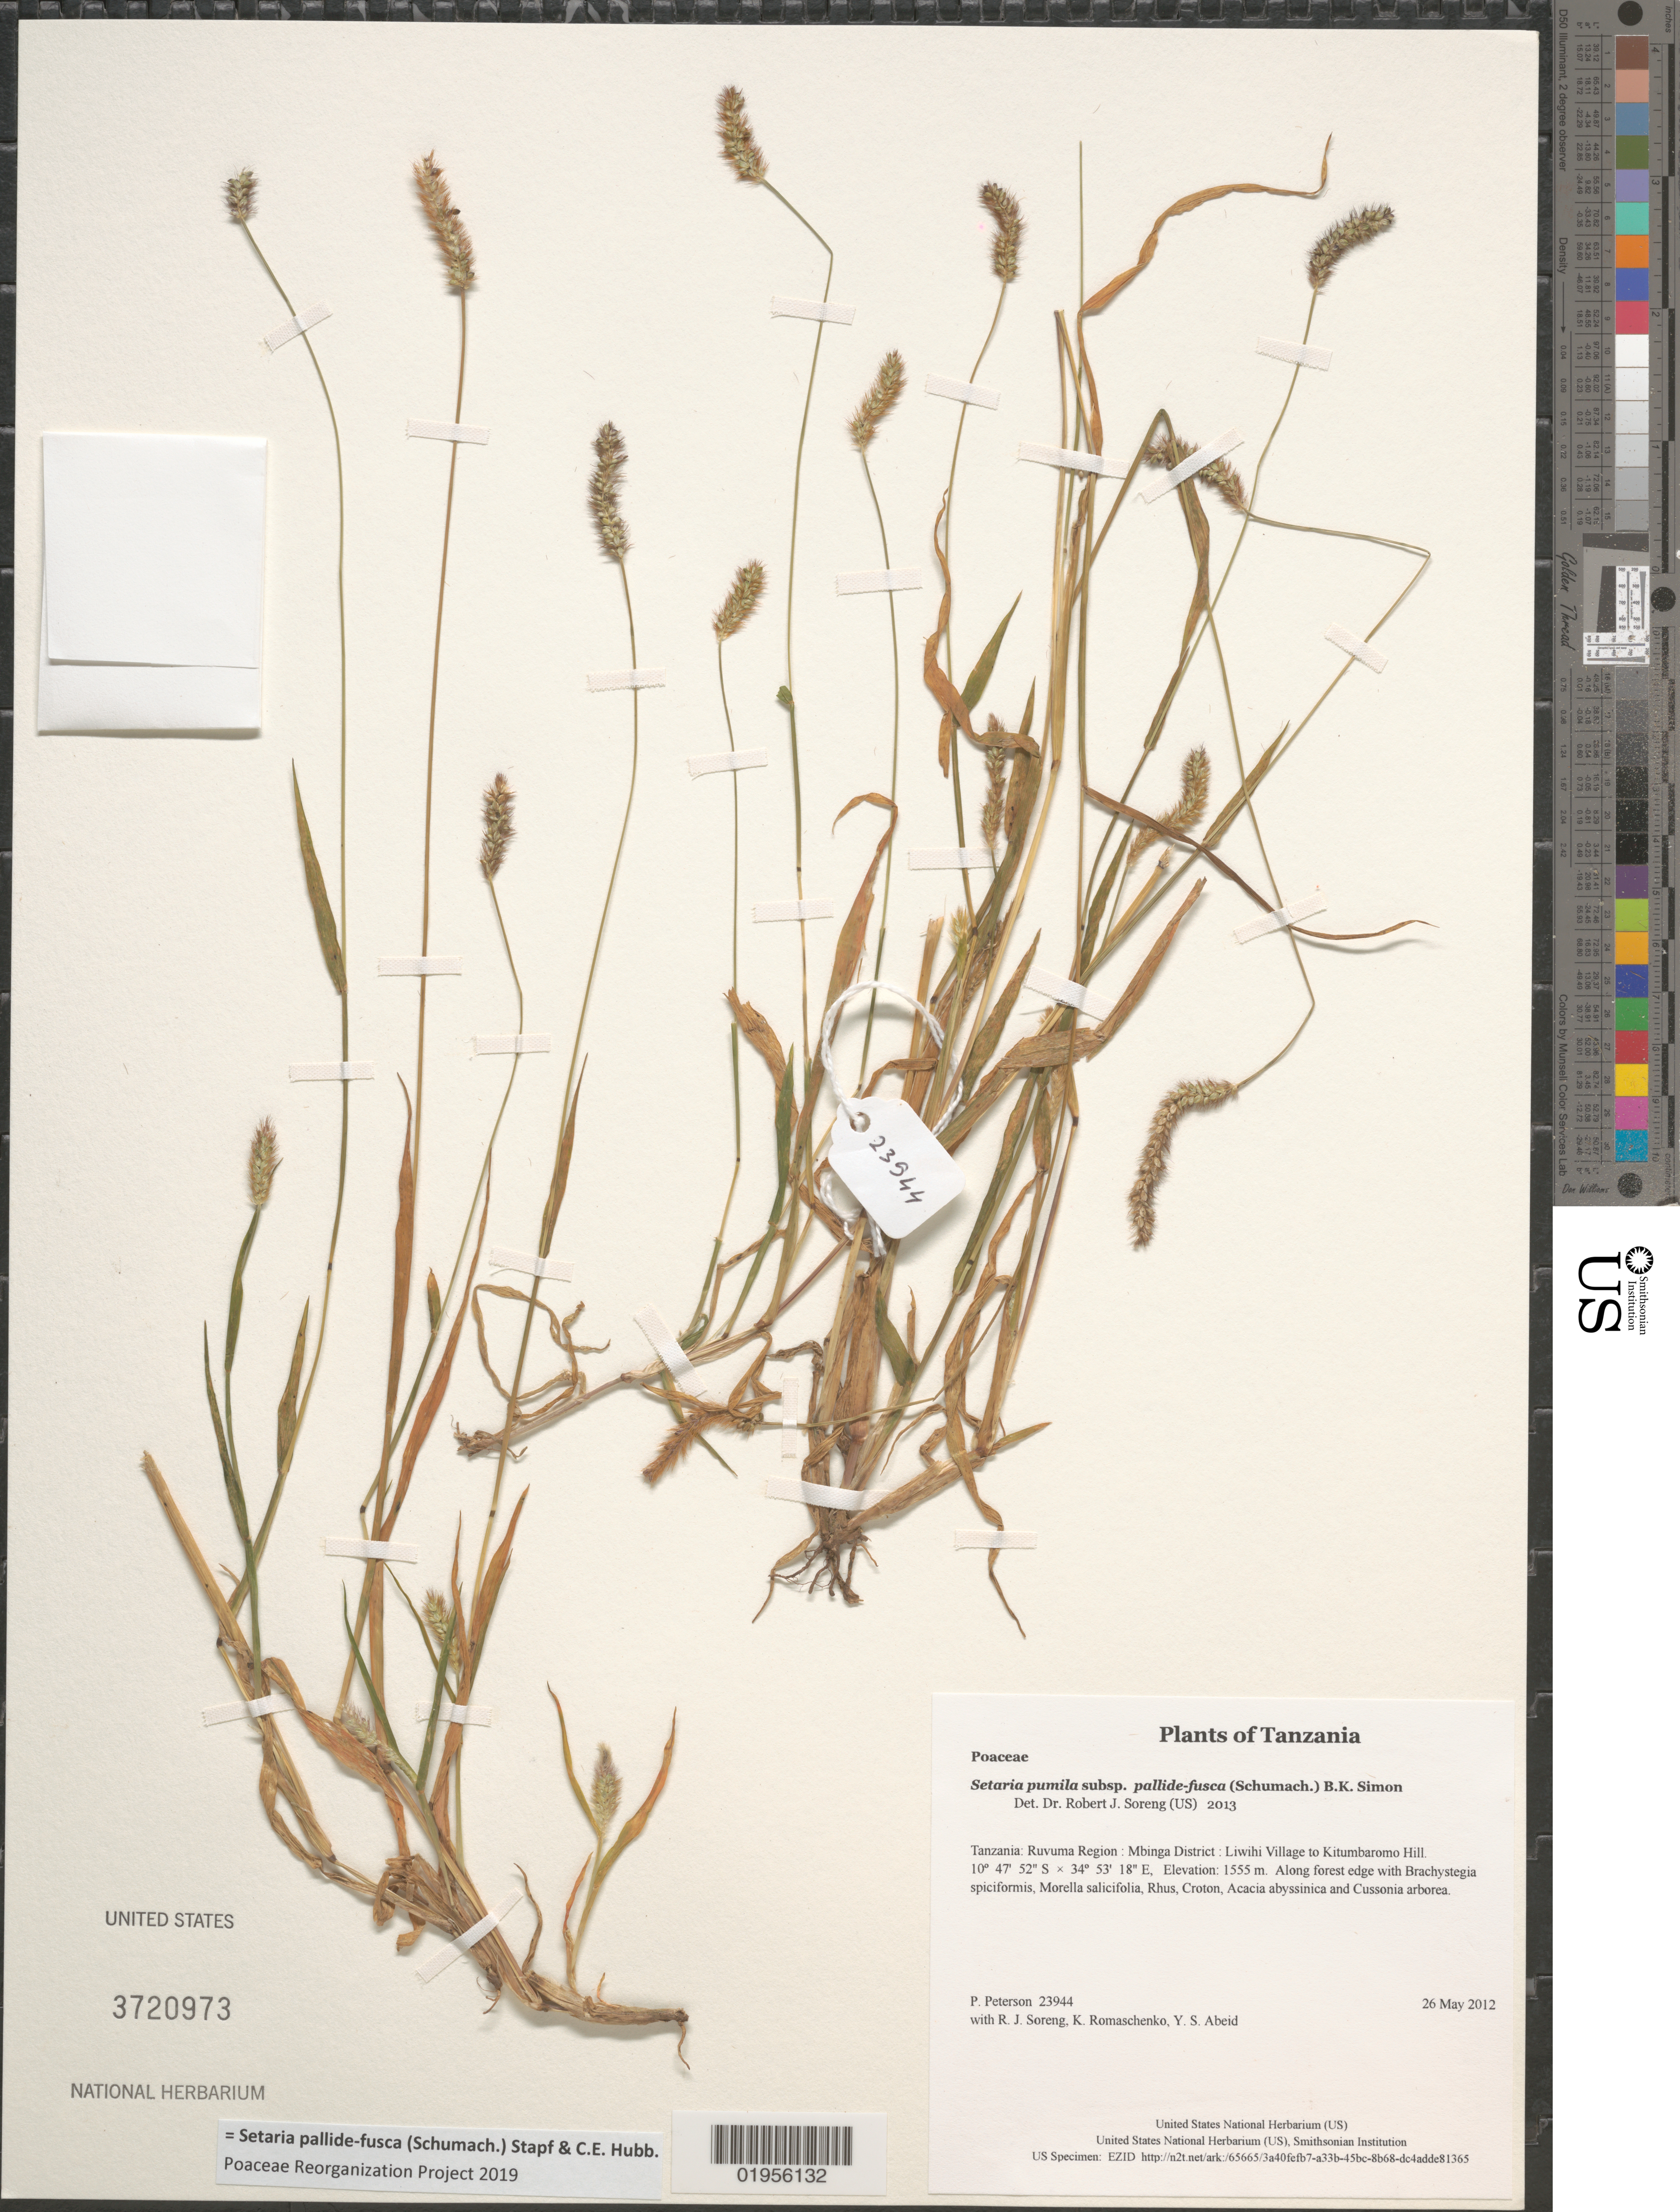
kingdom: Plantae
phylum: Tracheophyta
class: Liliopsida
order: Poales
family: Poaceae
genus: Setaria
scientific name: Setaria pumila subsp. pallide-fusca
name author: (Schumach.) B.K. Simon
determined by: Soreng, Robert J., Research Associate (BOT), Smithsonian Institution - National Museum of Natural History (UNITED STATES)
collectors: P. M. Peterson, R. J. Soreng, K. Romaschenko & Y. Abeid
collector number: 23944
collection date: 2012-05-26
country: Tanzania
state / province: Ruvuma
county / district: Mbinga District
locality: Liwihi Village to Kitumbaromo Hill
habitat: Along forest edge with Brachystegia spiciformis, Morella salicifolia, Rhus, Croton, Acacia abyssinica and Cussonia arborea.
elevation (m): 1555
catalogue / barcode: US 3720973